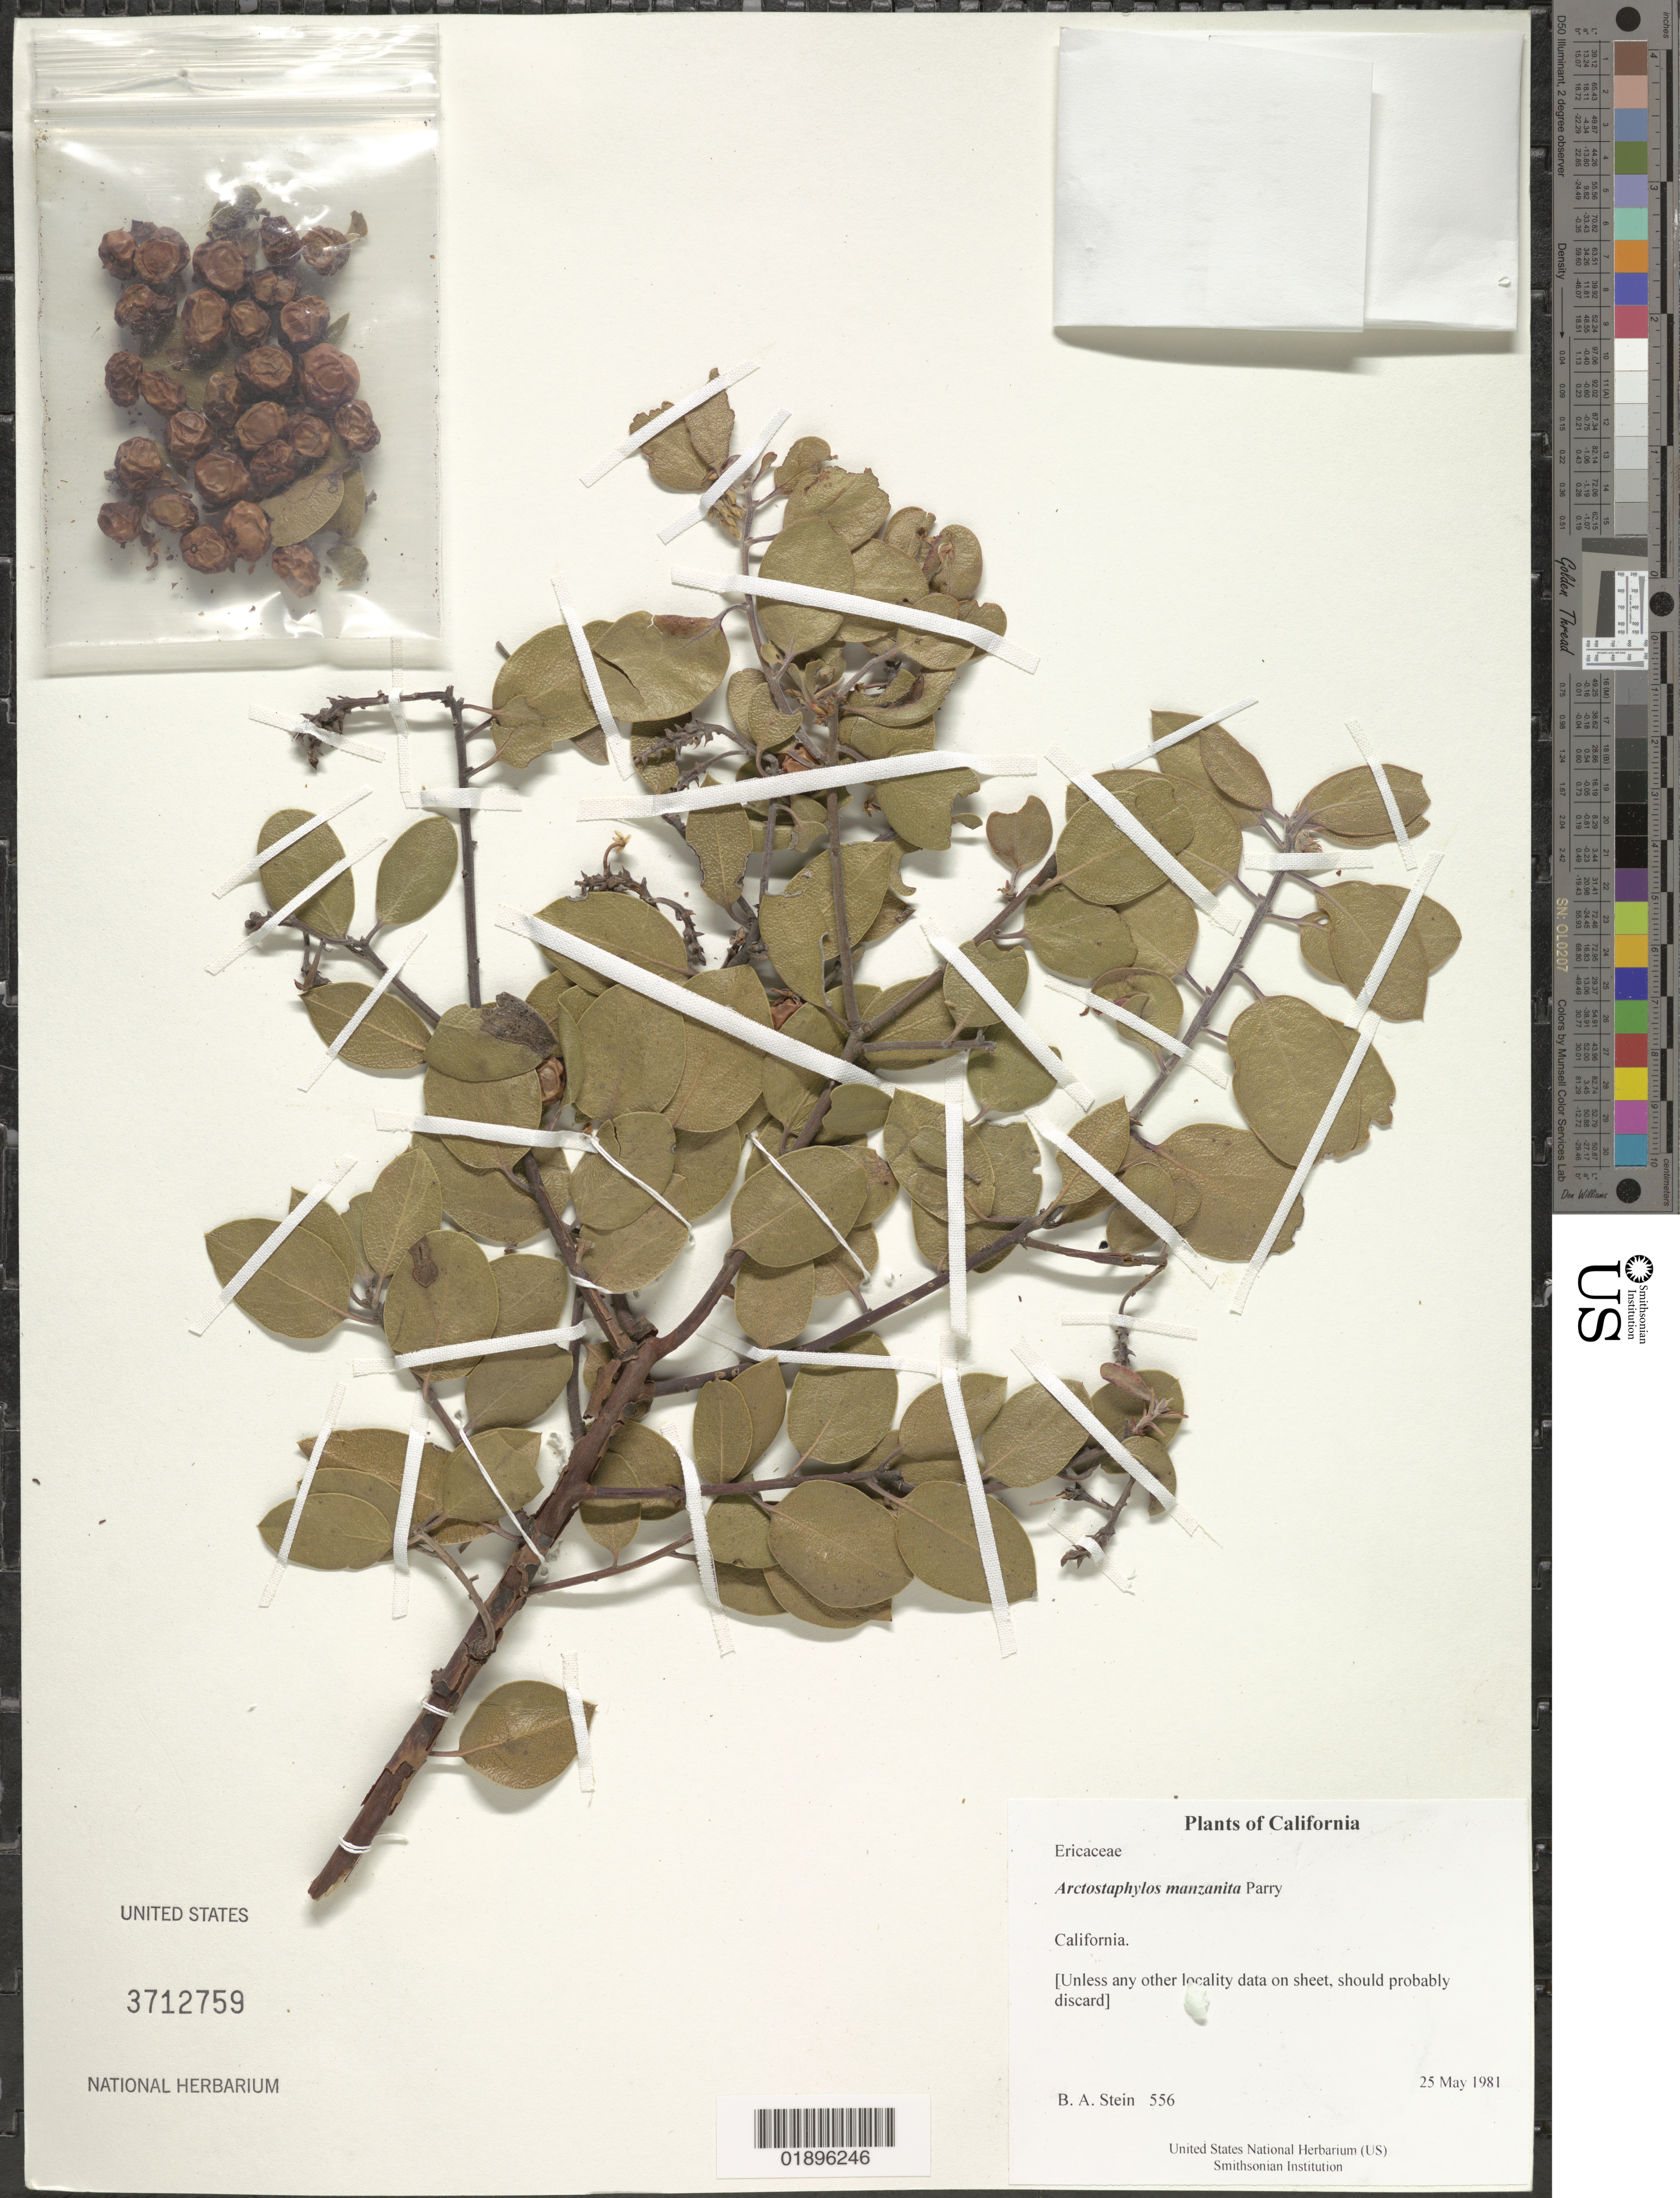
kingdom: Plantae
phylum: Tracheophyta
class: Magnoliopsida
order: Ericales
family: Ericaceae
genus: Arctostaphylos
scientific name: Arctostaphylos manzanita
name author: Parry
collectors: B. A. Stein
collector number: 556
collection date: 1981-05-25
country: United States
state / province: California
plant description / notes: No locality data, might be from same locale as 555, but not sure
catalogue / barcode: US 3712759